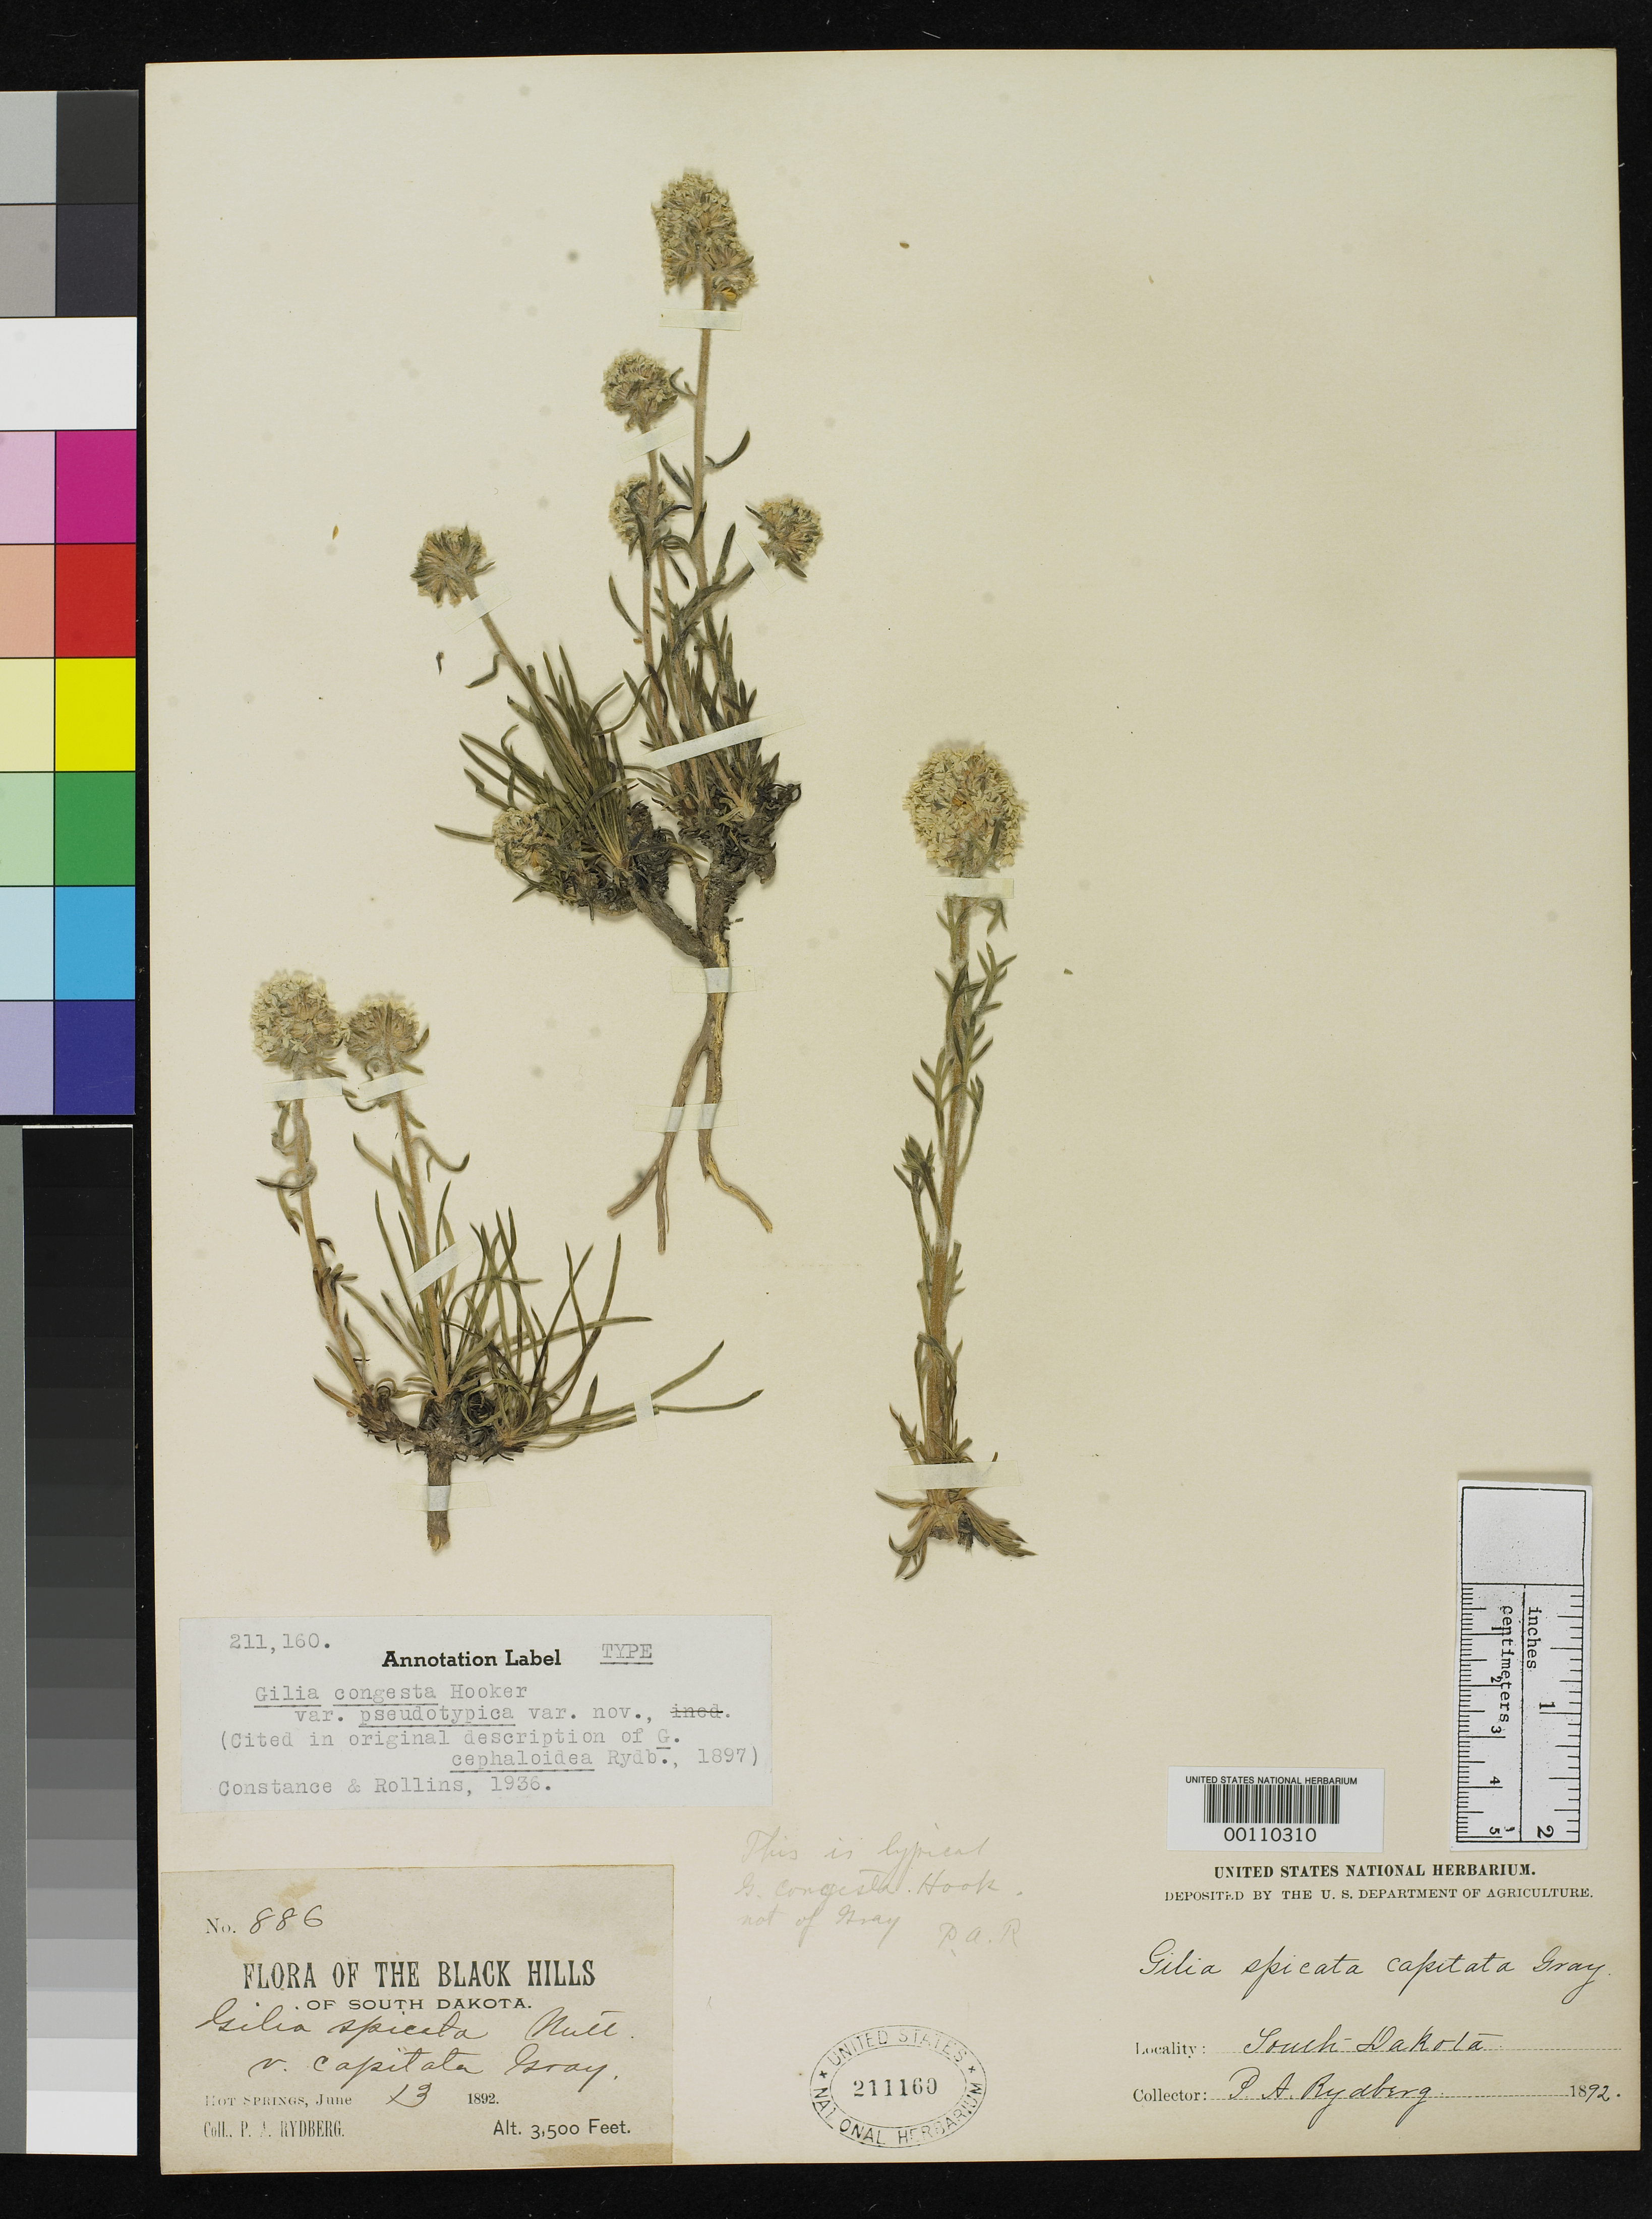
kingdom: Plantae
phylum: Tracheophyta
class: Magnoliopsida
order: Ericales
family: Polemoniaceae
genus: Gilia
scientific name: Gilia congesta var. pseudotypica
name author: Constance & Rollins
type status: Holotype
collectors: P. A. Rydberg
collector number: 886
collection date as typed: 13 Jun 1892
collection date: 1892-06-13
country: United States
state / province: South Dakota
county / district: Fall River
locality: Hotsprings, Black Hills.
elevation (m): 1067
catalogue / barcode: US 211160